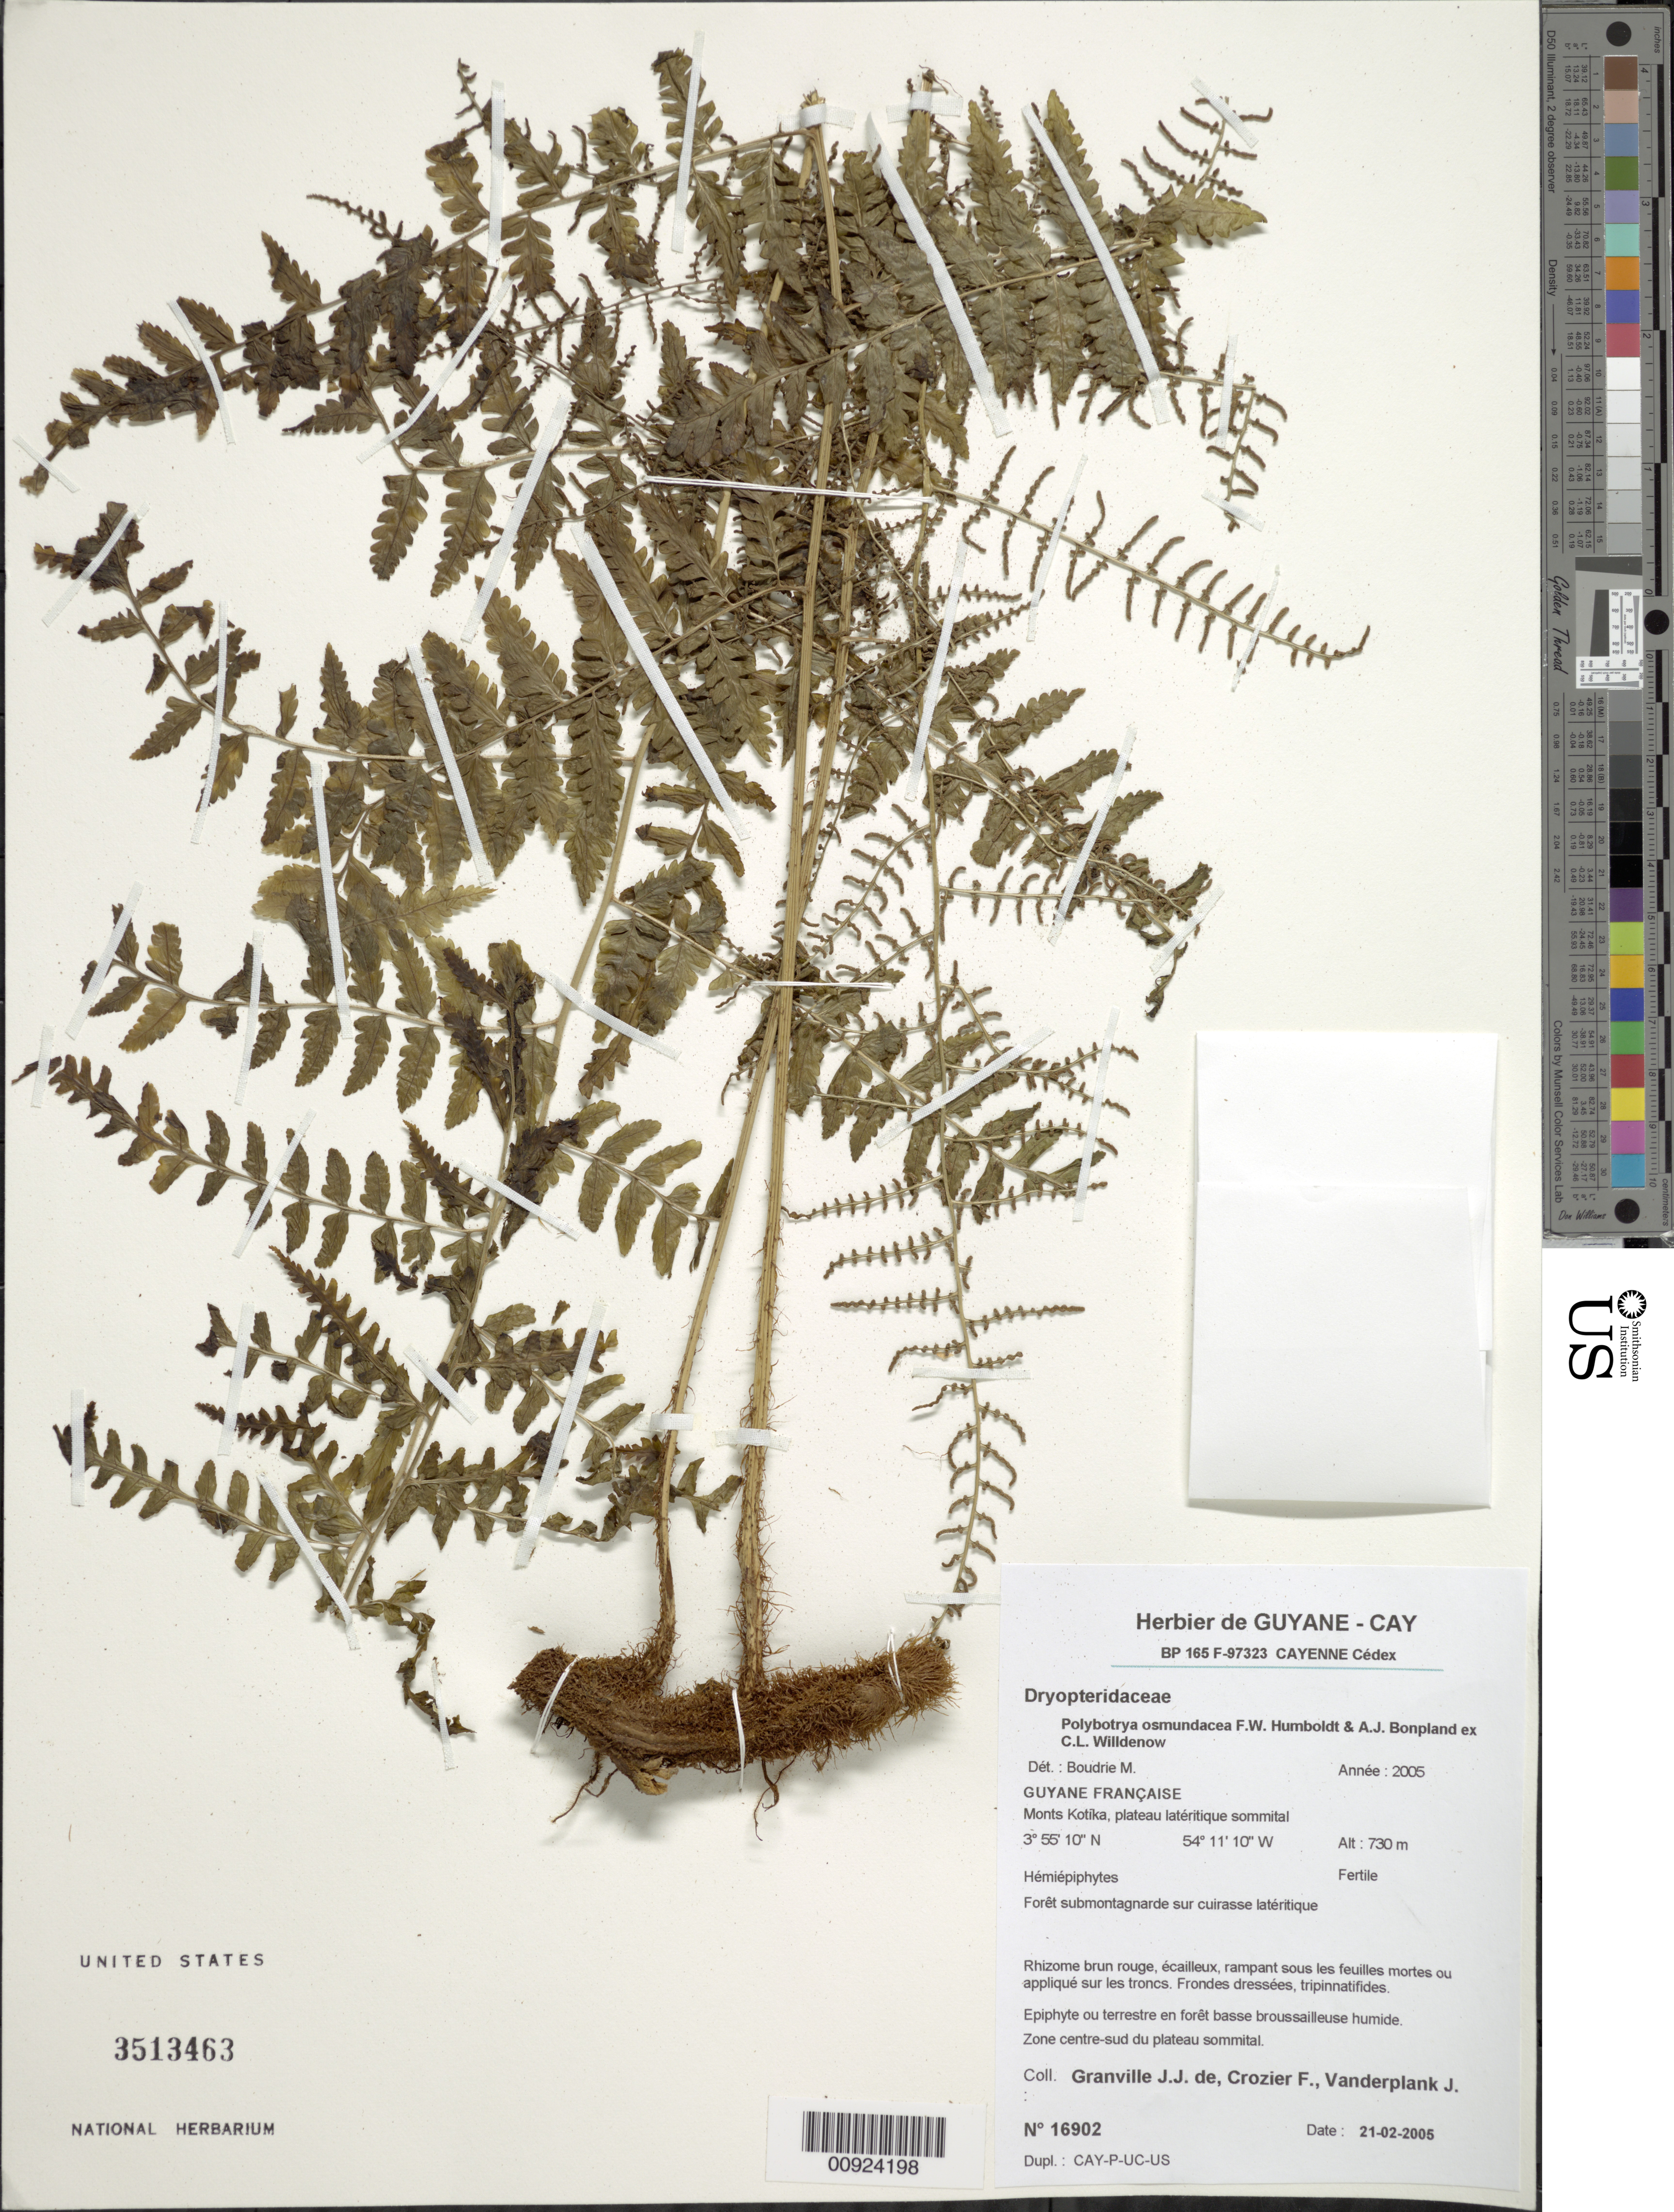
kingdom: Plantae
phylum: Tracheophyta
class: Polypodiopsida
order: Polypodiales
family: Dryopteridaceae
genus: Polybotrya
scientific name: Polybotrya osmundacea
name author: Humb. & Bonpl. ex Willd.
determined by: Boudrie, M.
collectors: J.-J. de Granville, F. Crozier & J. Vanderplank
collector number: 16902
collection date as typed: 21-Feb-05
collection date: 2005-02-21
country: French Guiana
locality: Monts Kotika, zone Centre-Sud du plateau lateritique sommital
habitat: Foret submontagnarde sur cuirasse lateritique; epiphyte ou terrestre en foret basse broussailleuse humide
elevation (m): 730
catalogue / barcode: US 3513463